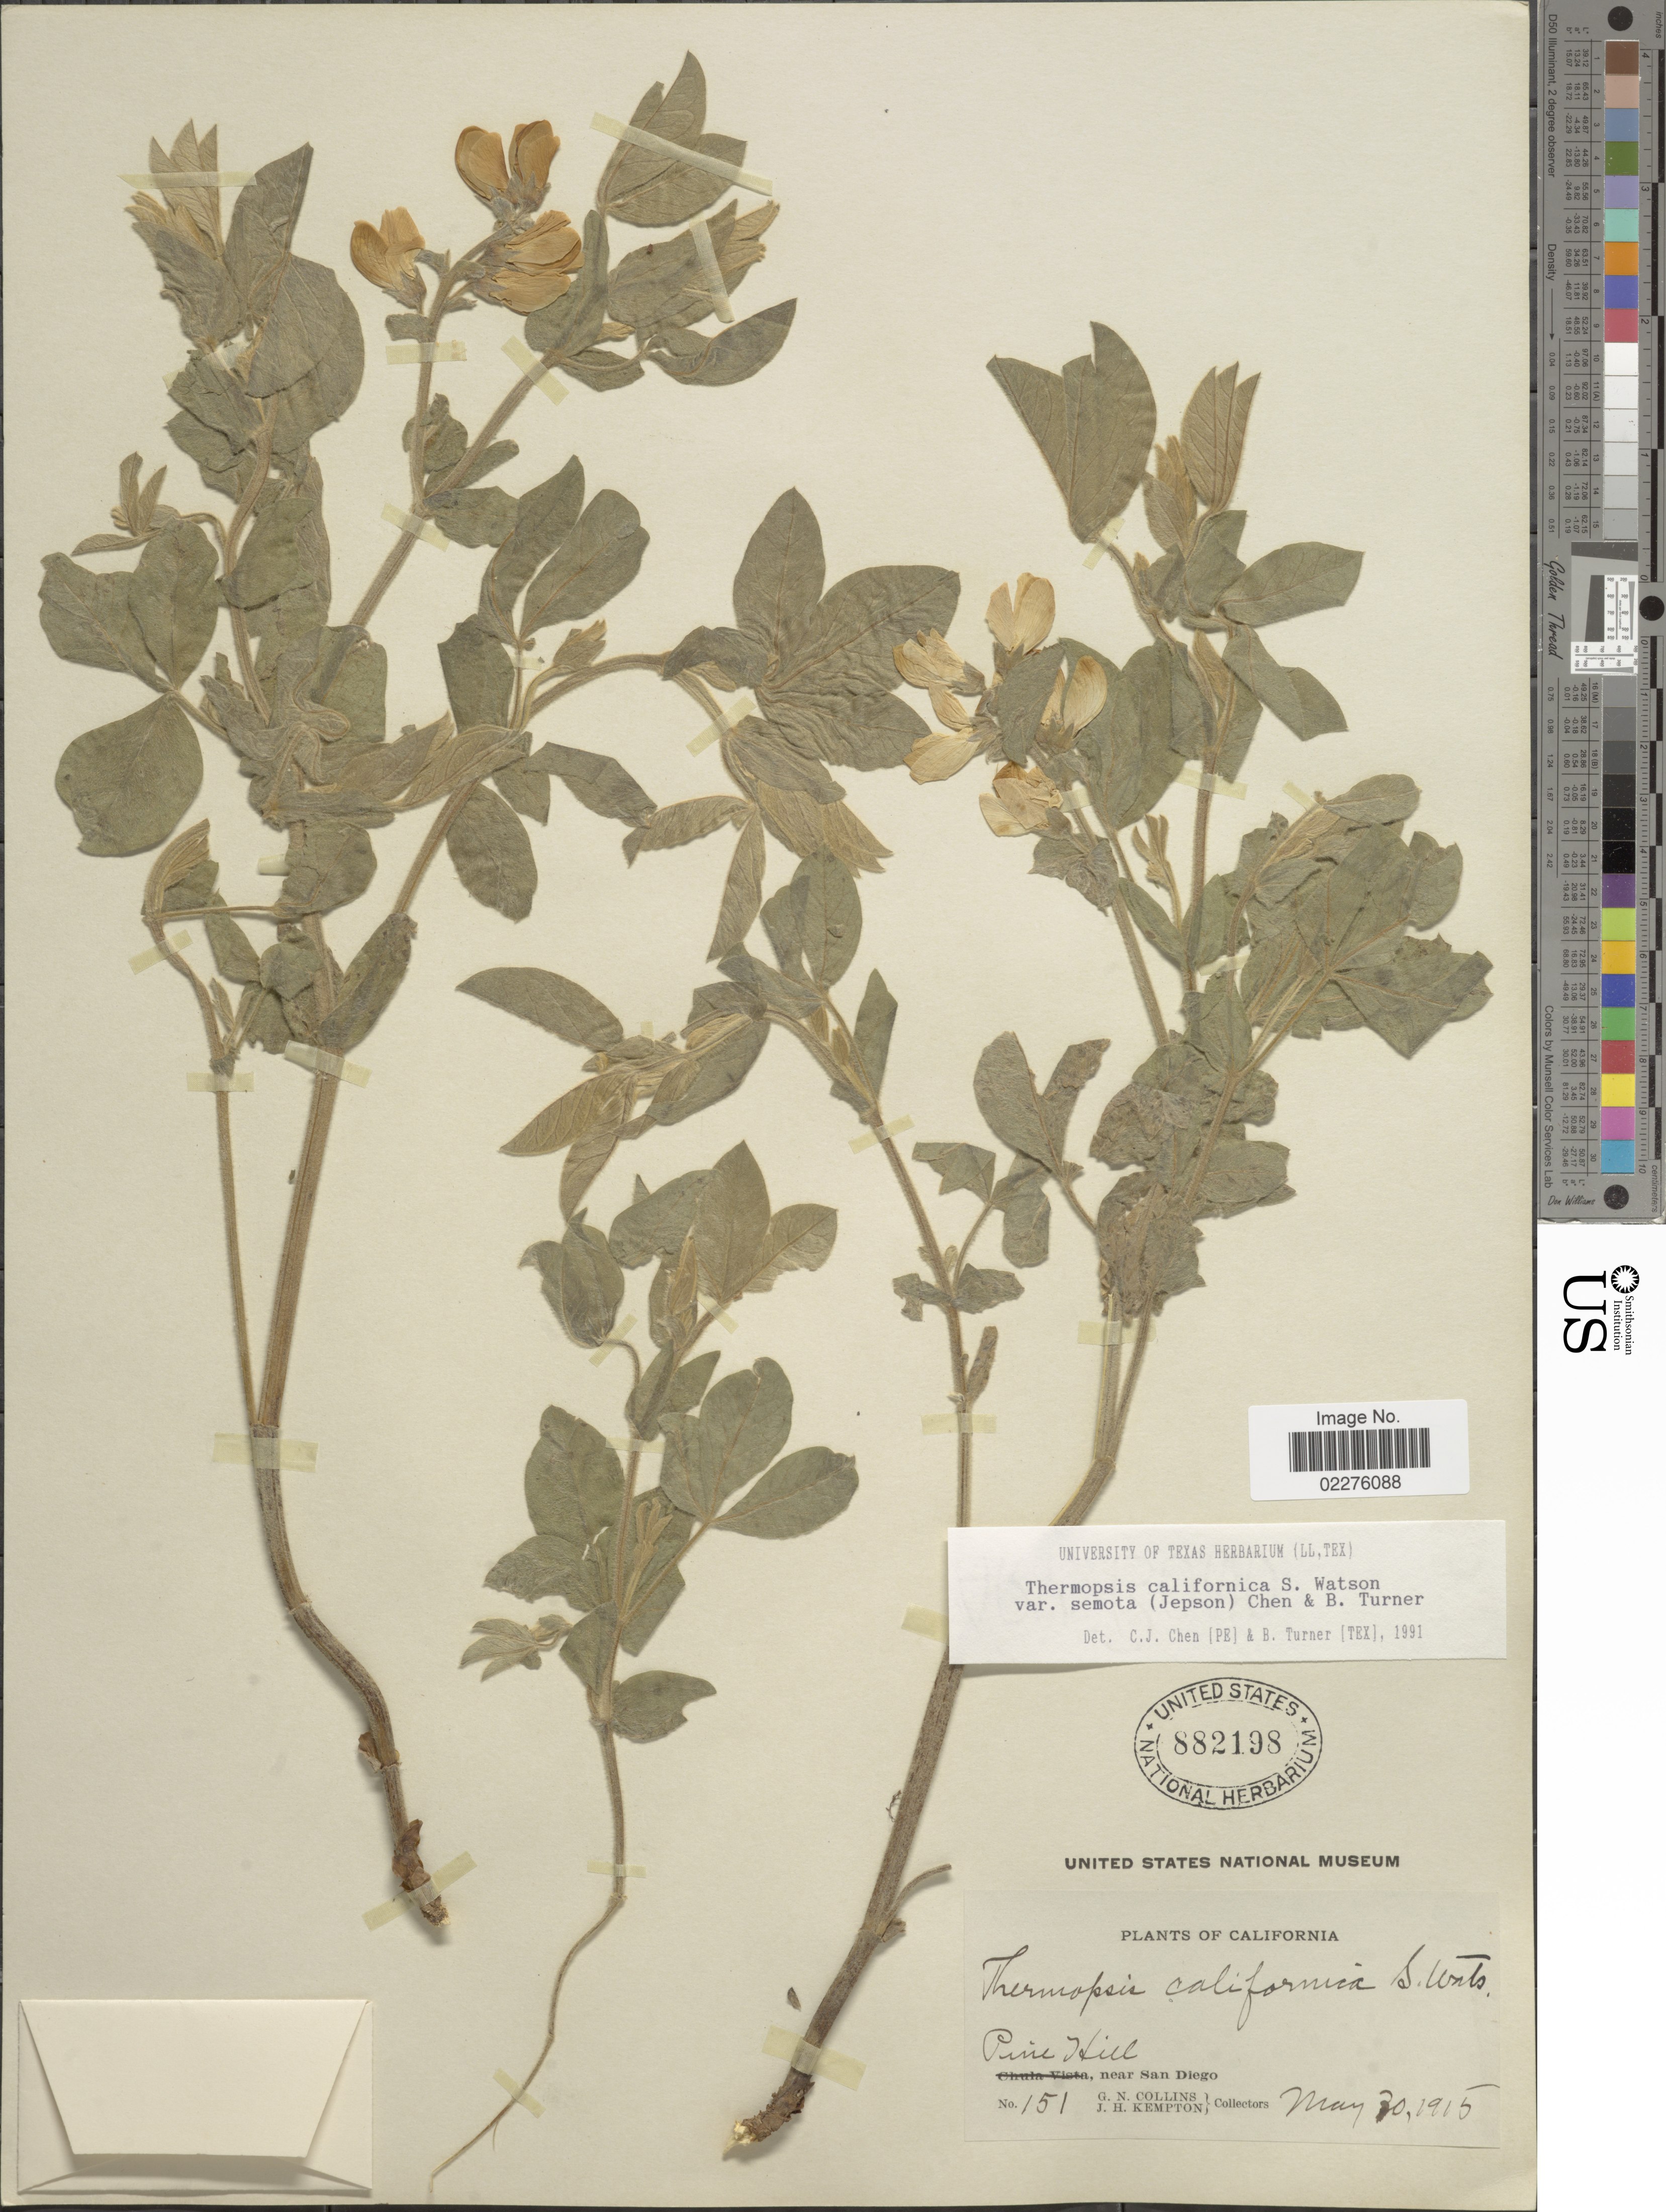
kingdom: Plantae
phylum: Tracheophyta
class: Magnoliopsida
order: Fabales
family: Fabaceae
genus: Thermopsis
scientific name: Thermopsis californica var. semota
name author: (Jeps.) C.J. Chen & B.L. Turner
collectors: G. Collins & J. H. Kempton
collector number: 151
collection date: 1915-05-30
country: United States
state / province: California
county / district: San Diego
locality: Pine Hill, near San Diego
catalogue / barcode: US 882198